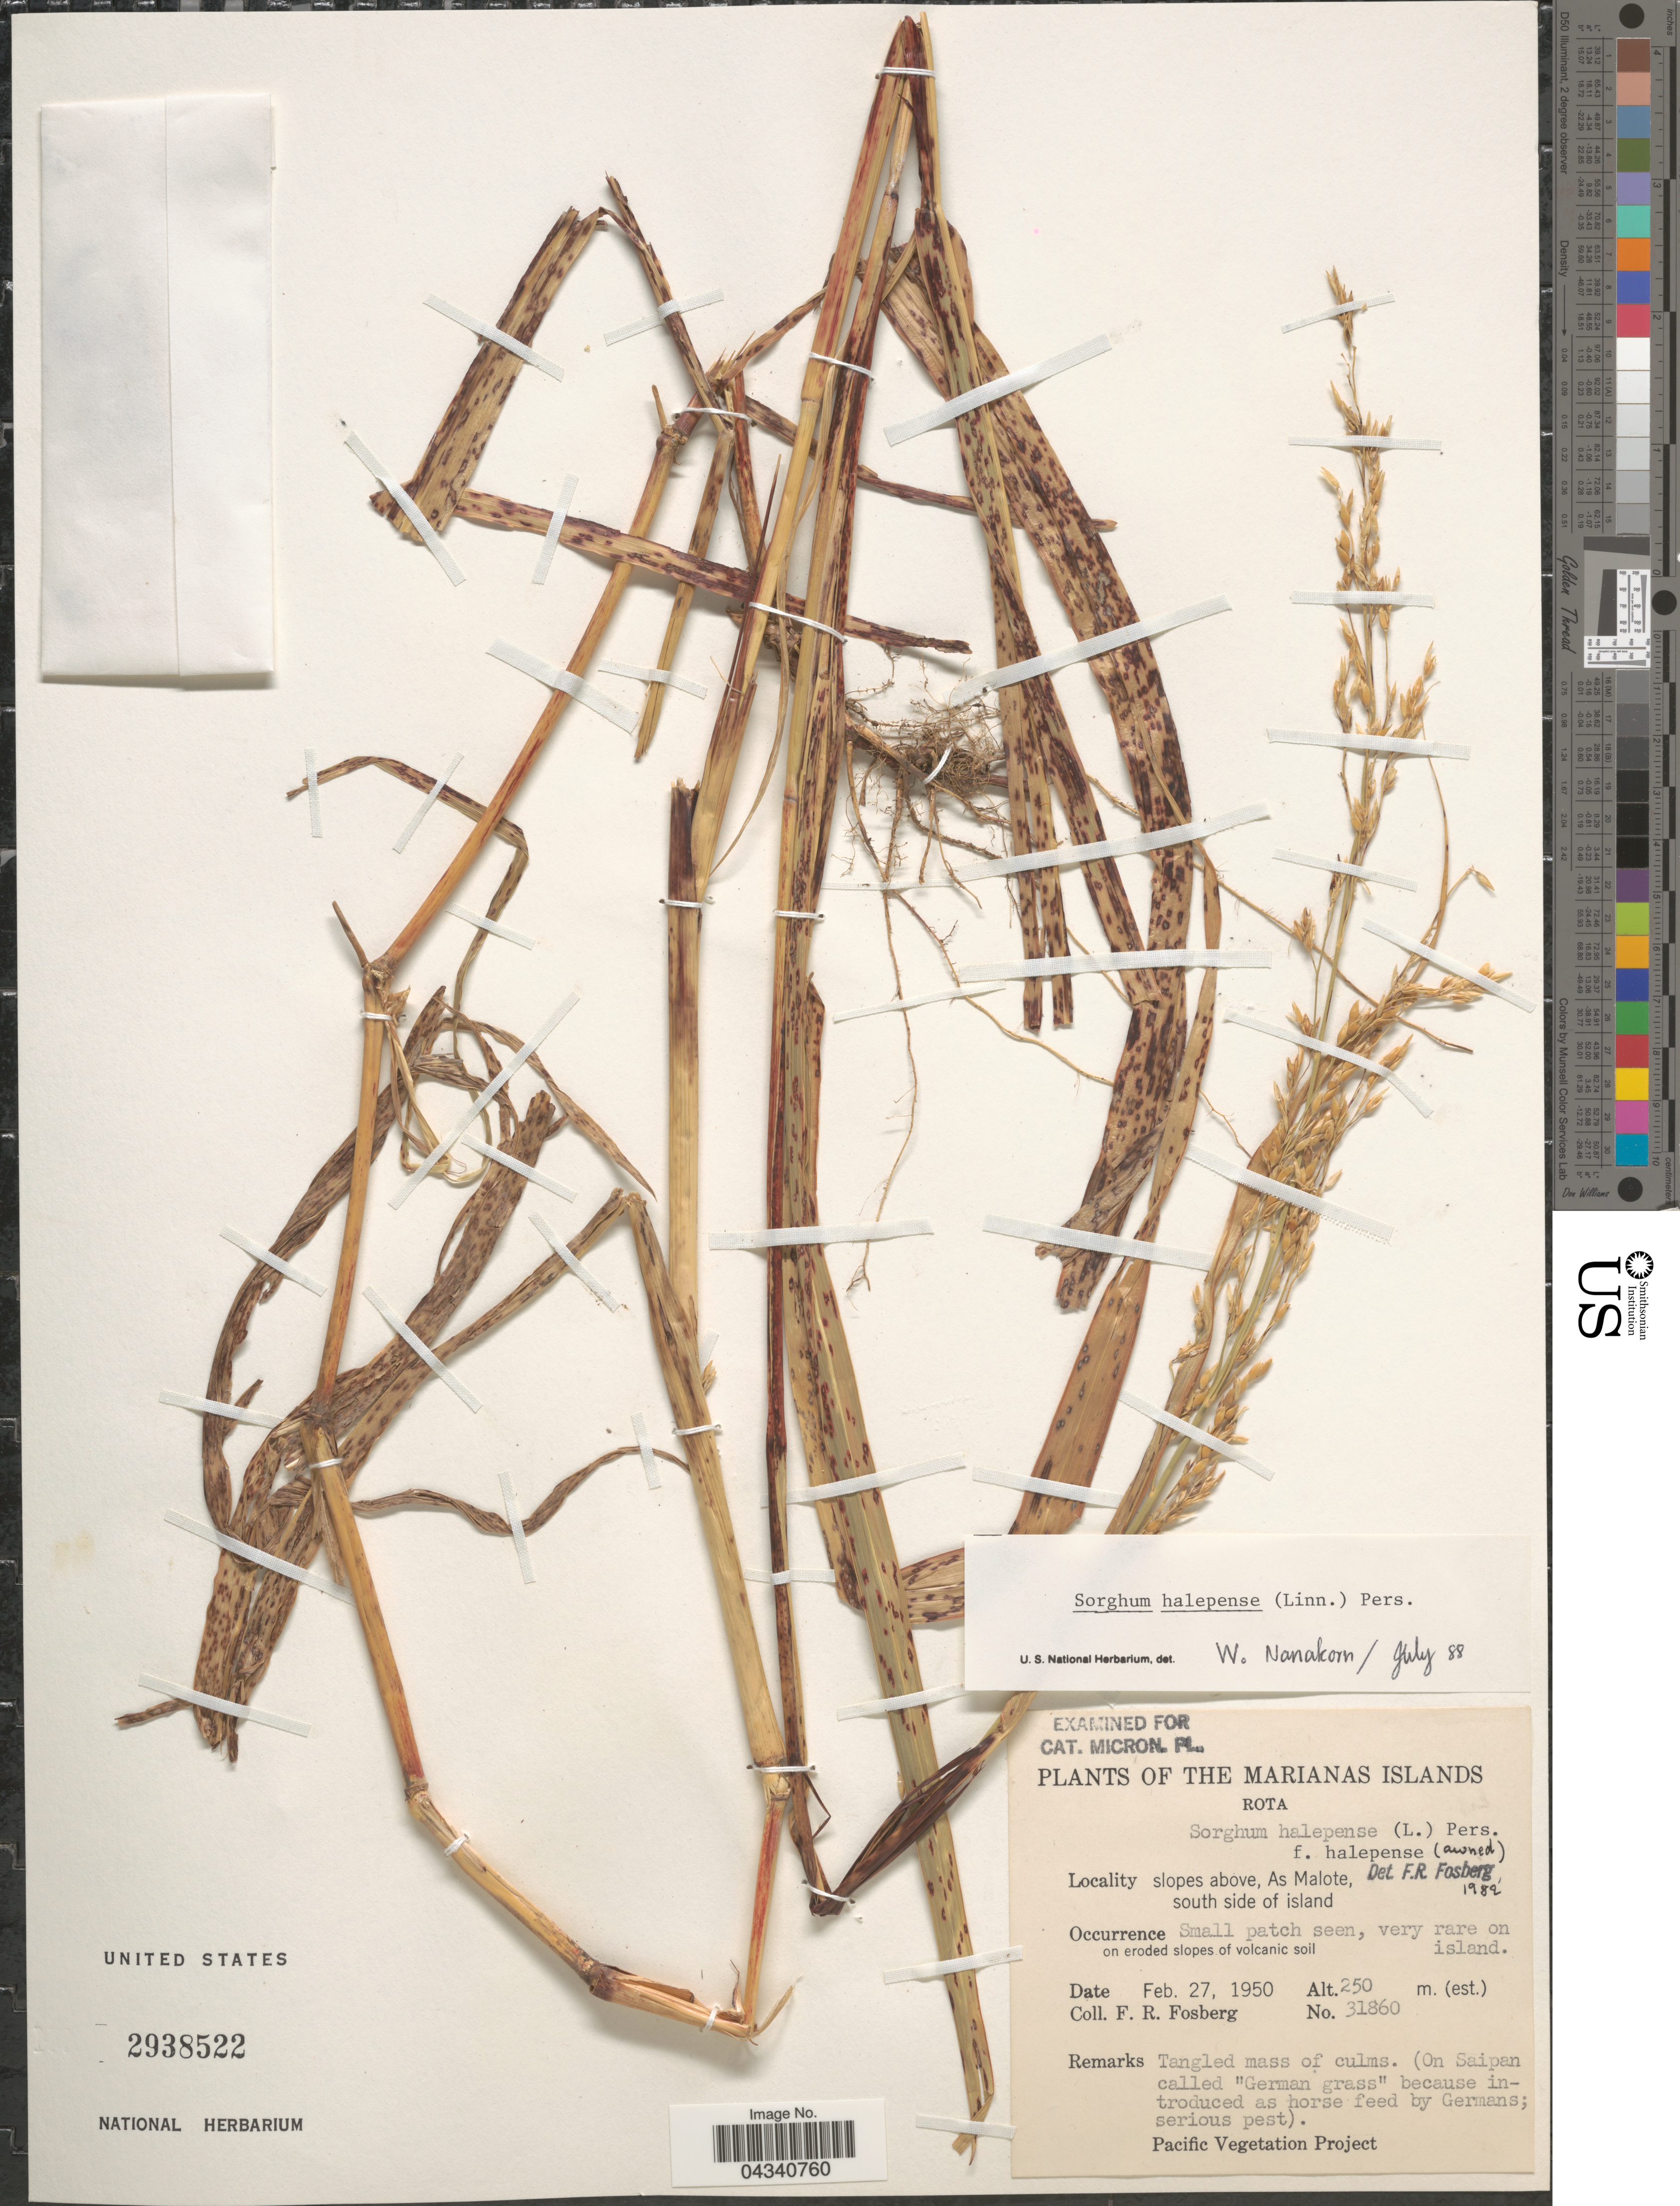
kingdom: Plantae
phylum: Tracheophyta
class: Liliopsida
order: Poales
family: Poaceae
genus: Sorghum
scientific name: Sorghum halepense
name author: (L.) Pers.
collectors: F. R. Fosberg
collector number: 31860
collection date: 1950-02-27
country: Northern Mariana Islands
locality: Marianas Islands. Rota. Slopes above, As Malote, south side of island.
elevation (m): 250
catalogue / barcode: US 2938522